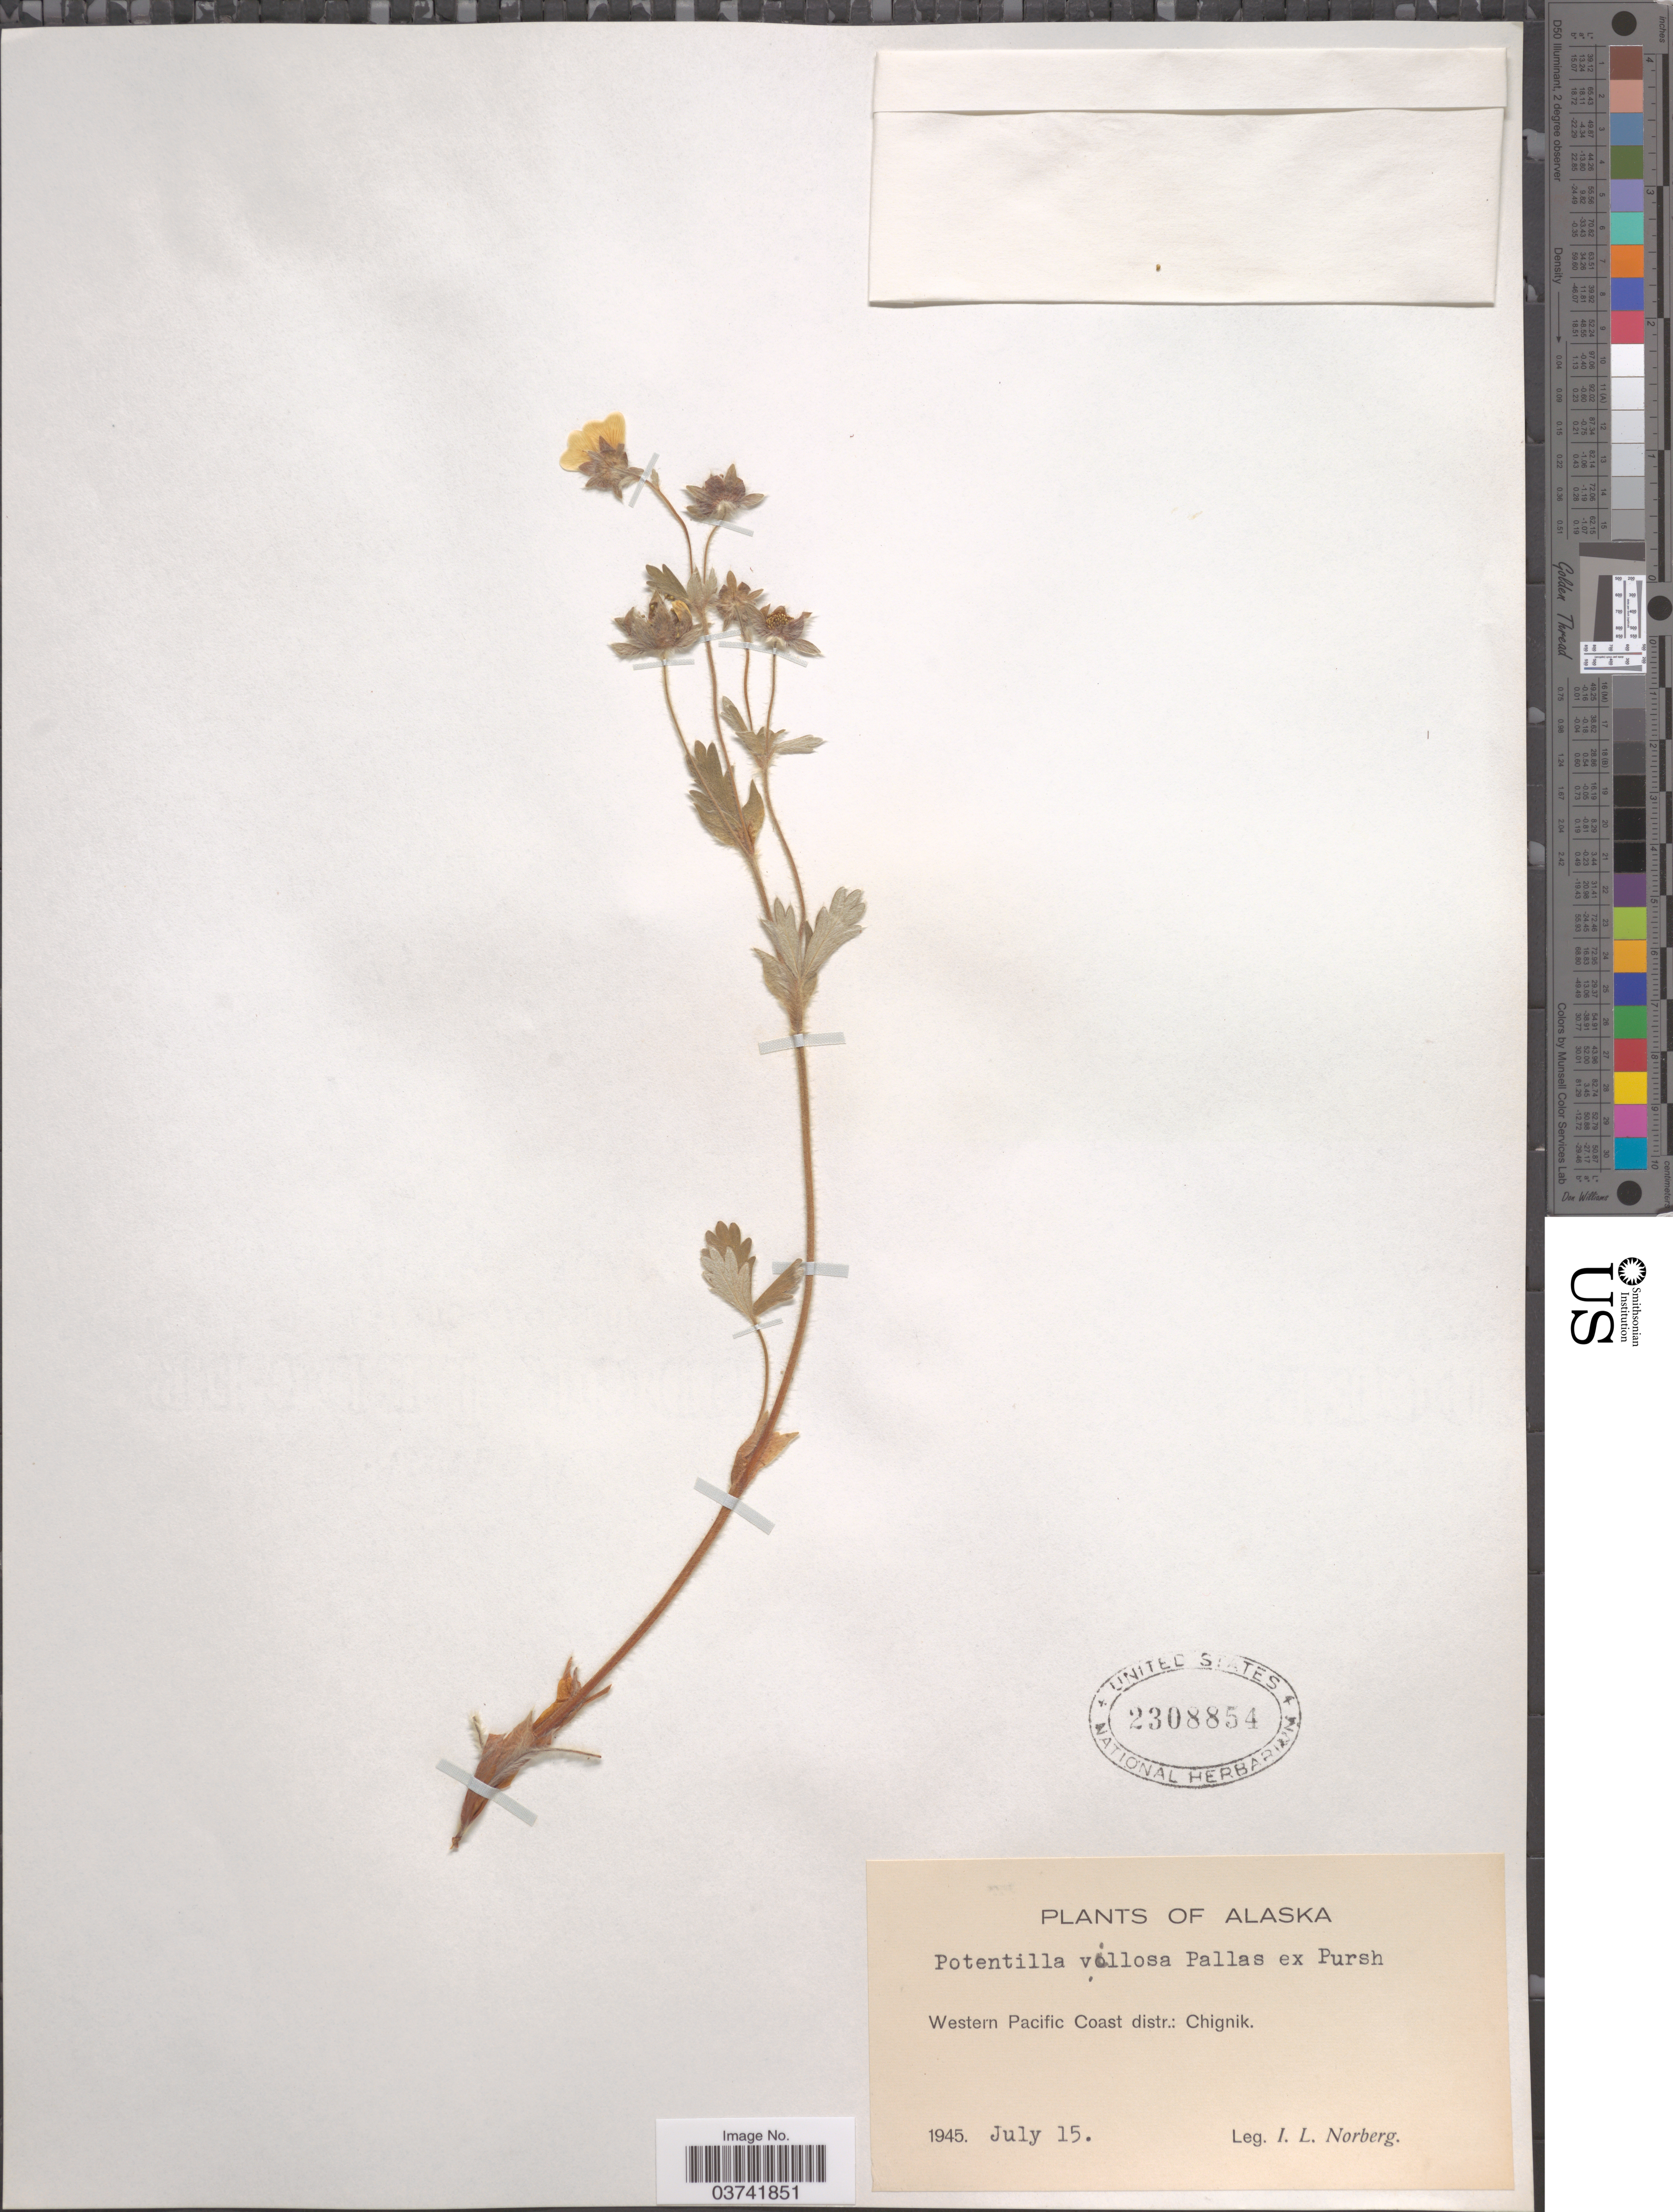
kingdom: Plantae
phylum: Tracheophyta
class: Magnoliopsida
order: Rosales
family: Rosaceae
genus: Potentilla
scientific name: Potentilla villosa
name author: Pall. ex Pursh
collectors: I. Norberg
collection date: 1945-07-15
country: United States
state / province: Alaska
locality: Western Pacific Coast distr.: Chignik.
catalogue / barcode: US 2308854